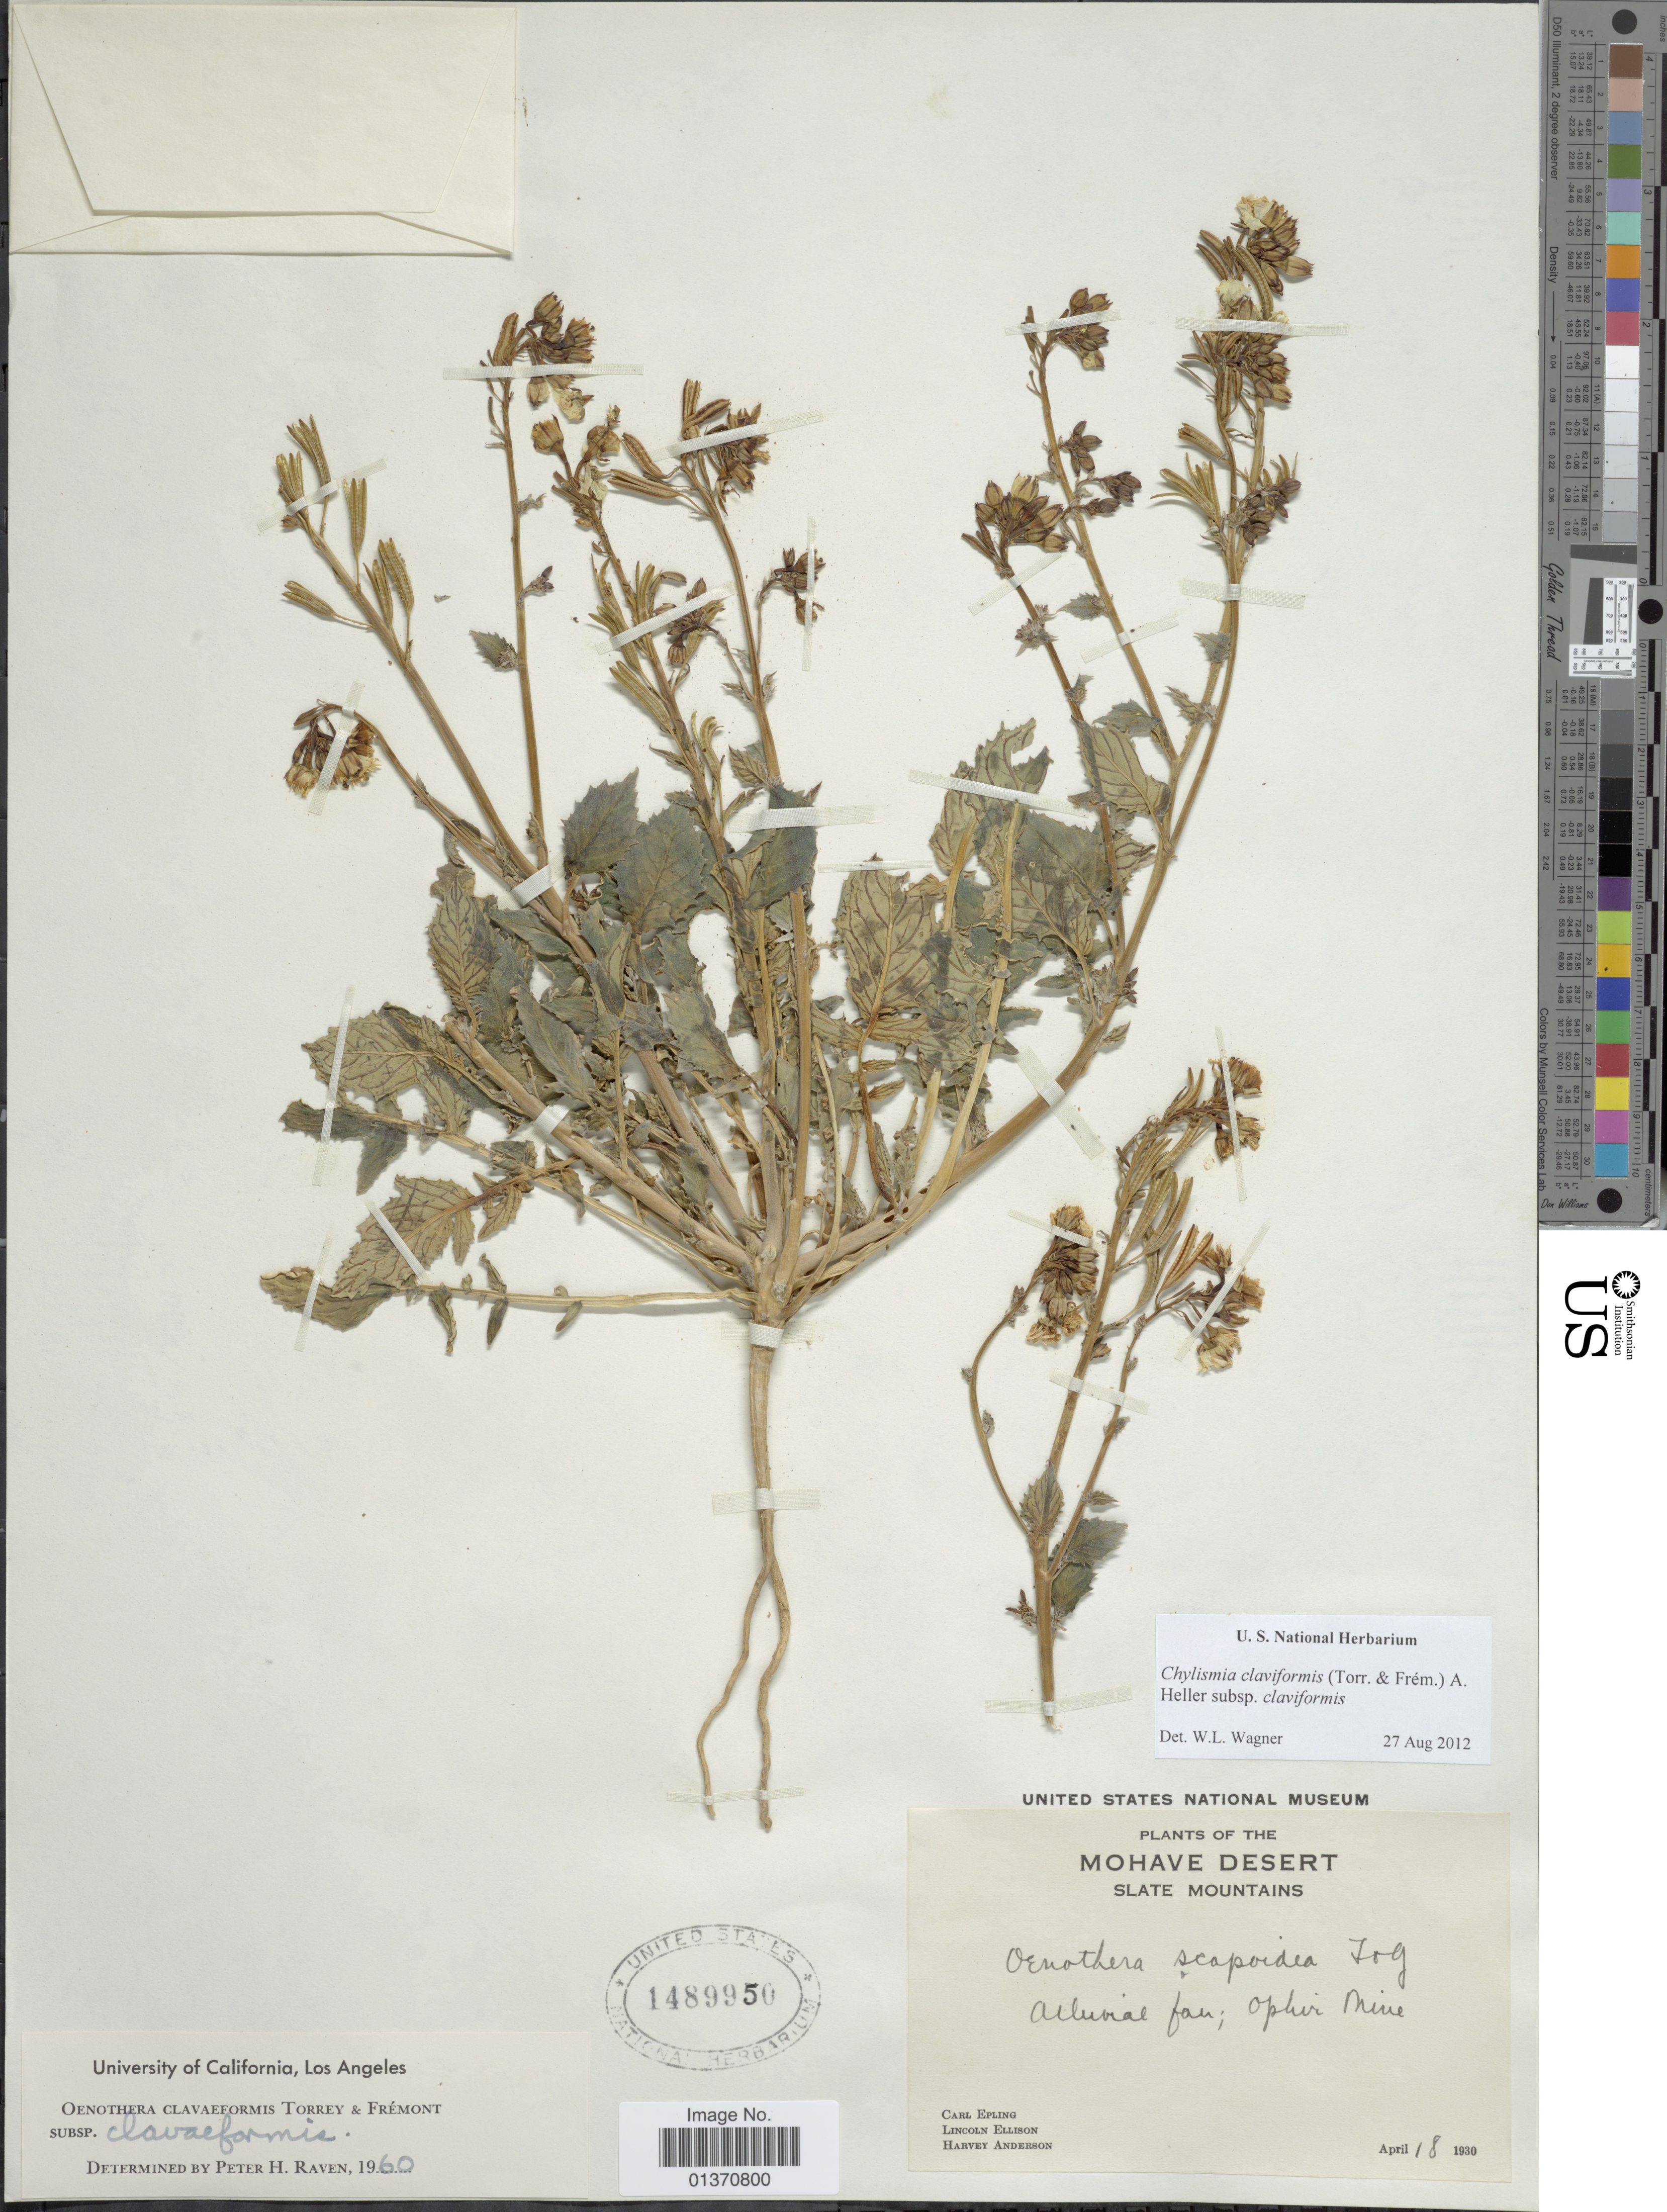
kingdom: Plantae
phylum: Tracheophyta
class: Magnoliopsida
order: Myrtales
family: Onagraceae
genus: Chylismia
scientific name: Chylismia claviformis subsp. claviformis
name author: (Torr. & Frém.) A. Heller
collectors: C. C. Epling, L. Ellison & H. Anderson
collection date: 1930-04-18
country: United States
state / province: Nevada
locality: Mohave Desert, Slate Mountains, alluvial fan; ophir mine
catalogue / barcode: US 1489950